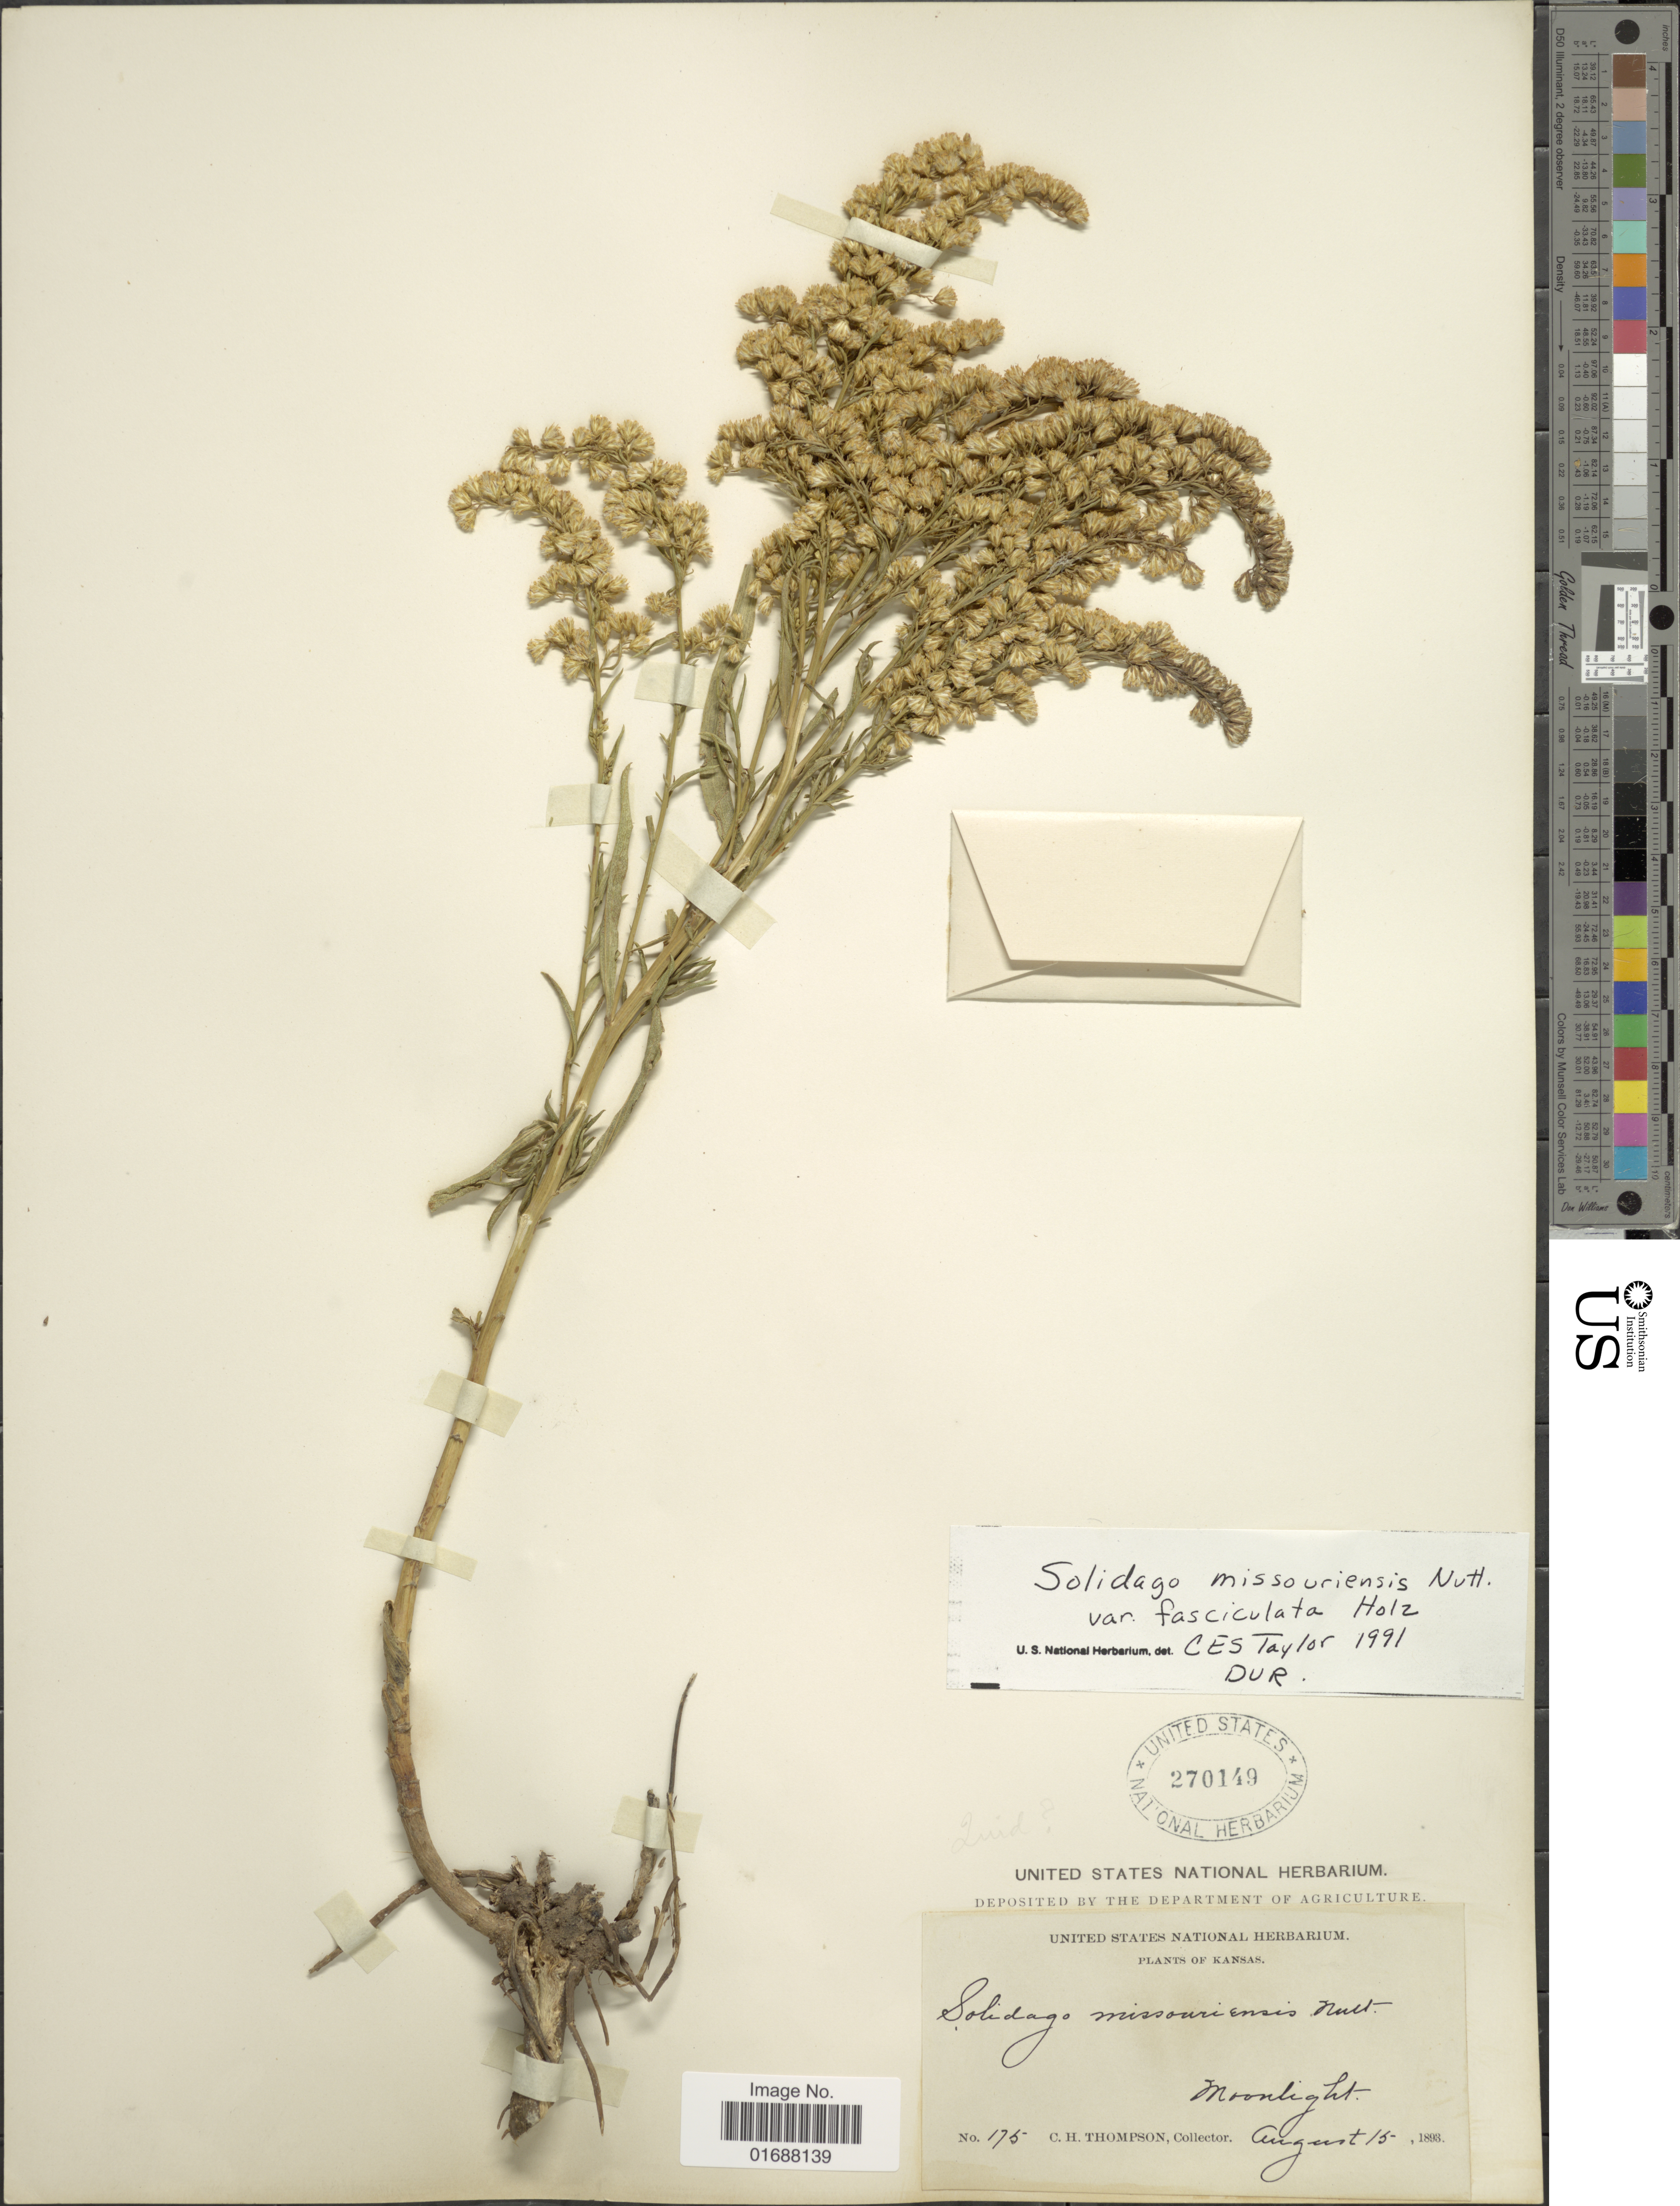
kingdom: Plantae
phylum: Tracheophyta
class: Magnoliopsida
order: Asterales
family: Asteraceae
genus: Solidago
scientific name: Solidago missouriensis var. fasciculata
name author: Holz.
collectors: C. H. Thompson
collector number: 175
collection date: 1893-08-15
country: United States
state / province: Kansas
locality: Kansas, Moonlight.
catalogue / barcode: US 270149